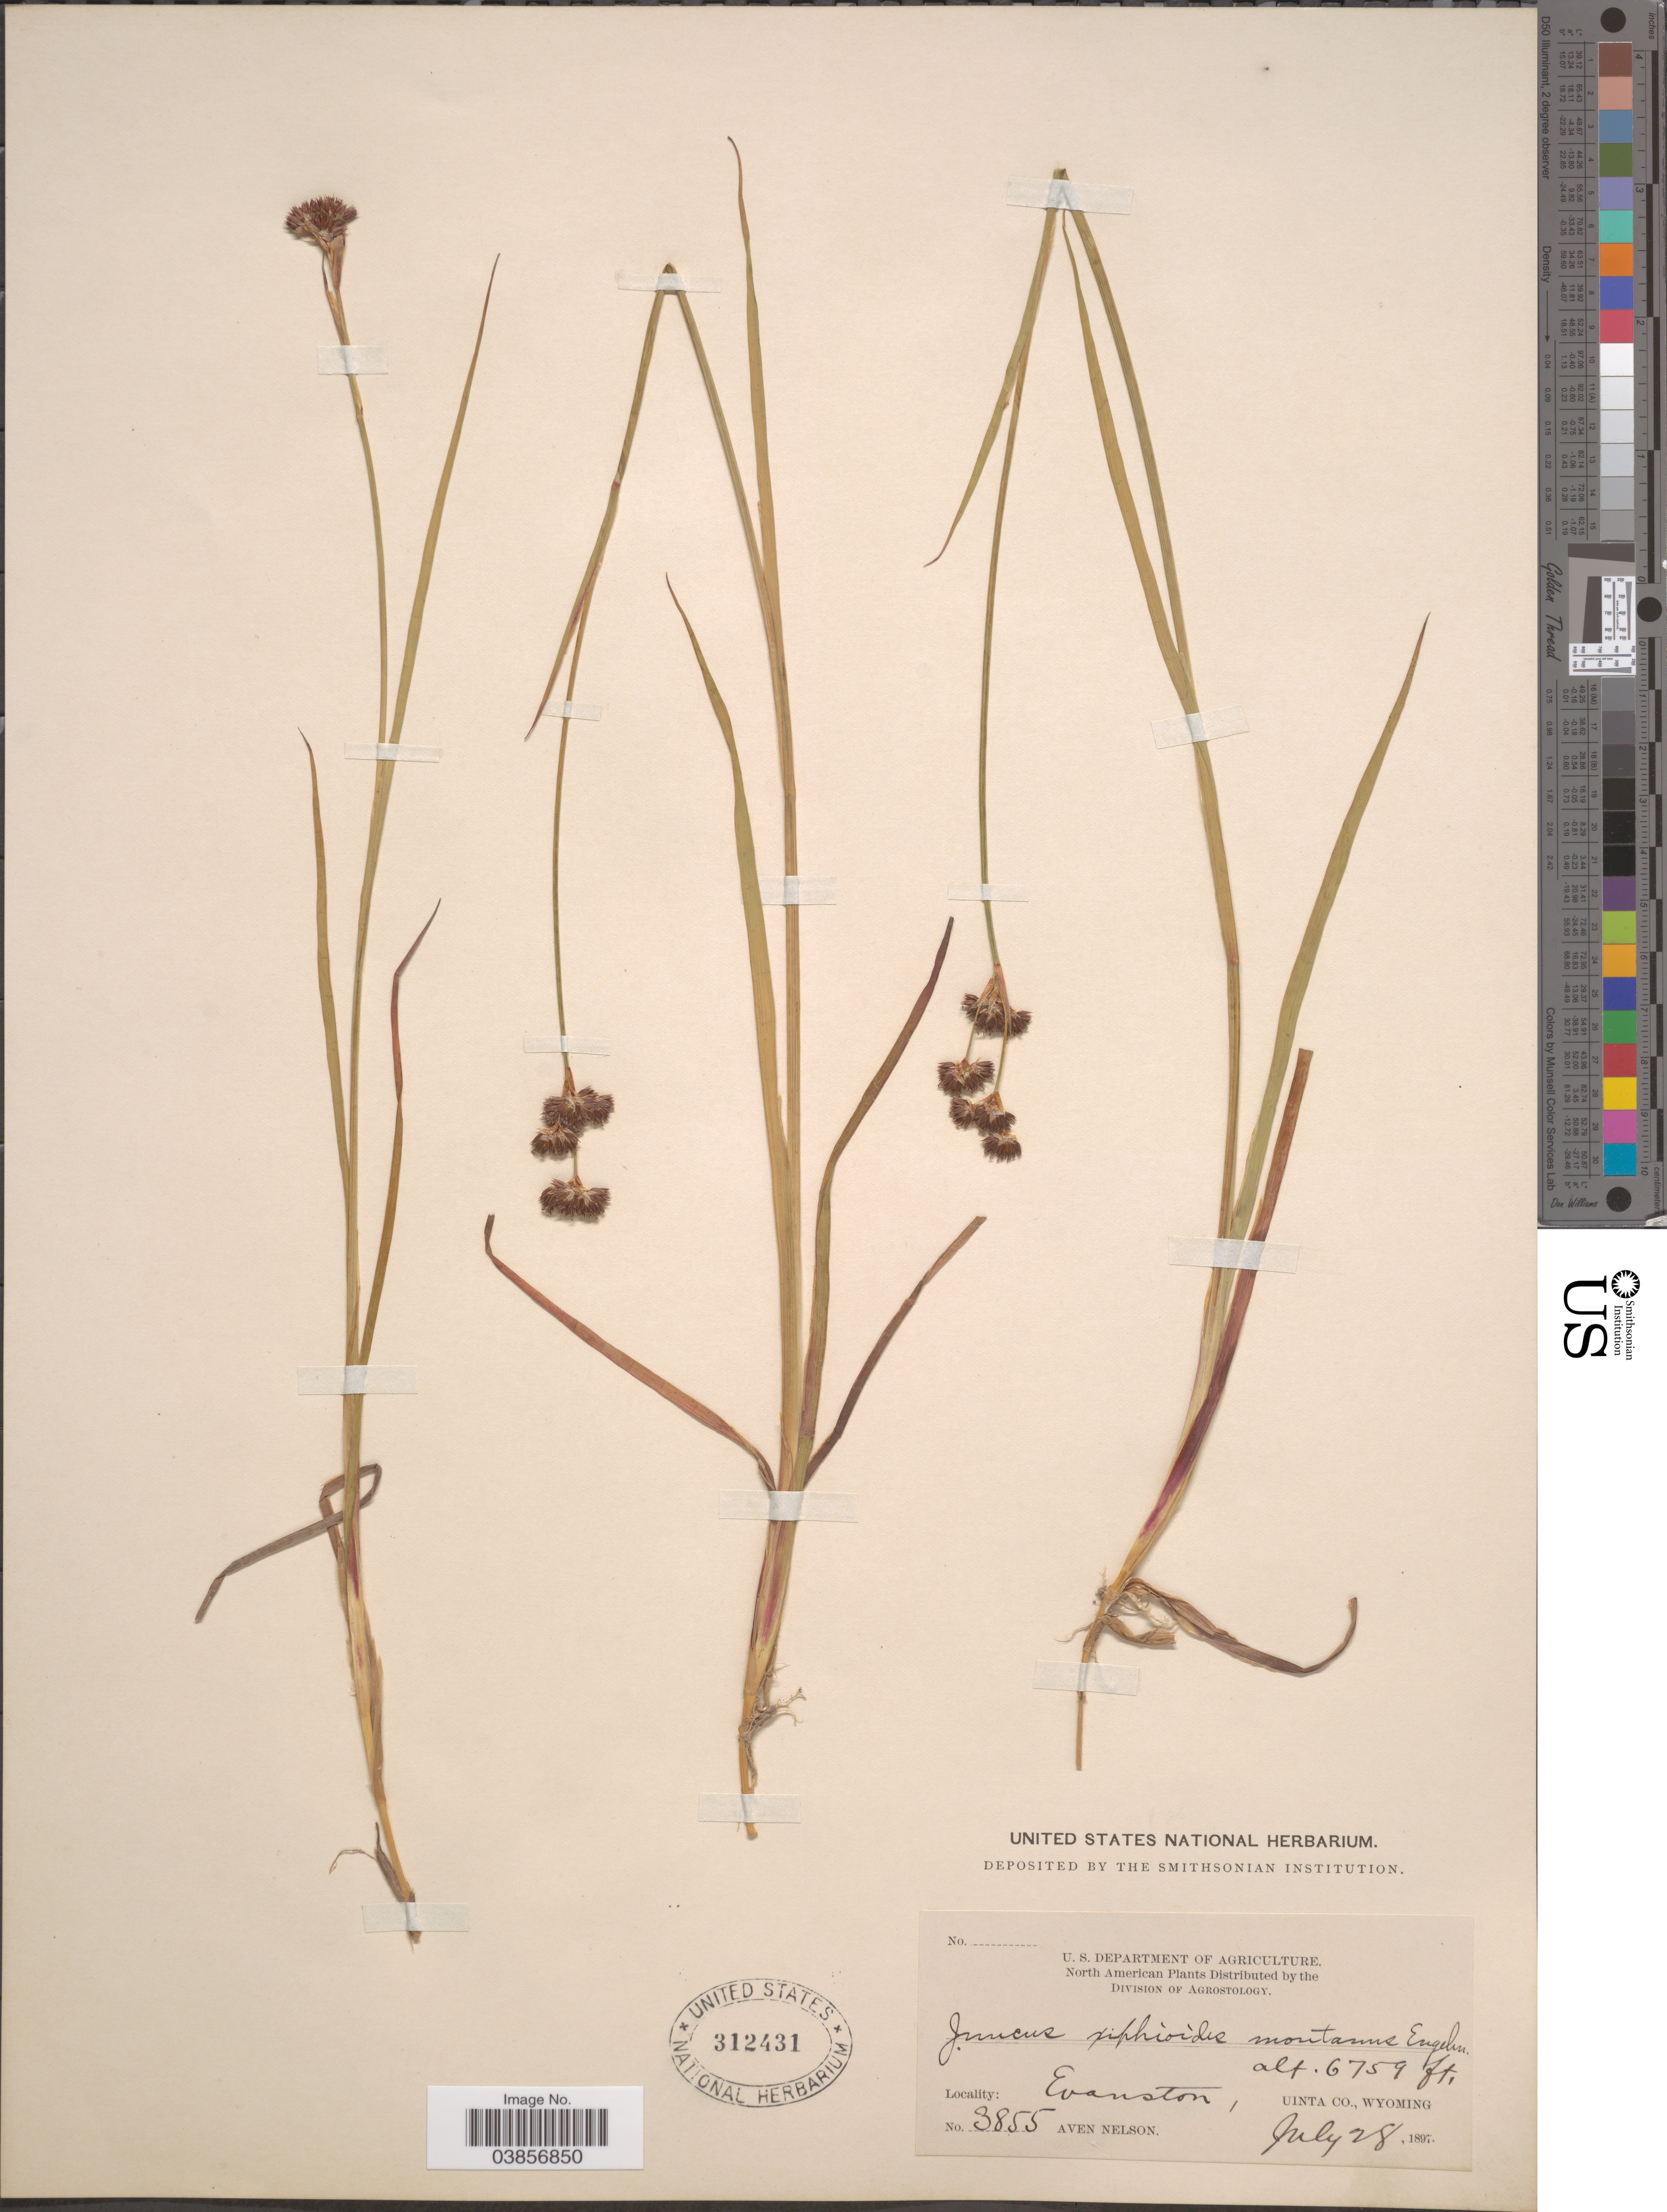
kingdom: Plantae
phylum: Tracheophyta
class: Liliopsida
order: Poales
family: Juncaceae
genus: Juncus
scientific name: Juncus saximontanus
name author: A. Nelson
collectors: A. Nelson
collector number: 3855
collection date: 1897-07-28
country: United States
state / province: Wyoming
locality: Evanston, Uinta Co.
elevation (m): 2060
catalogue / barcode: US 312431